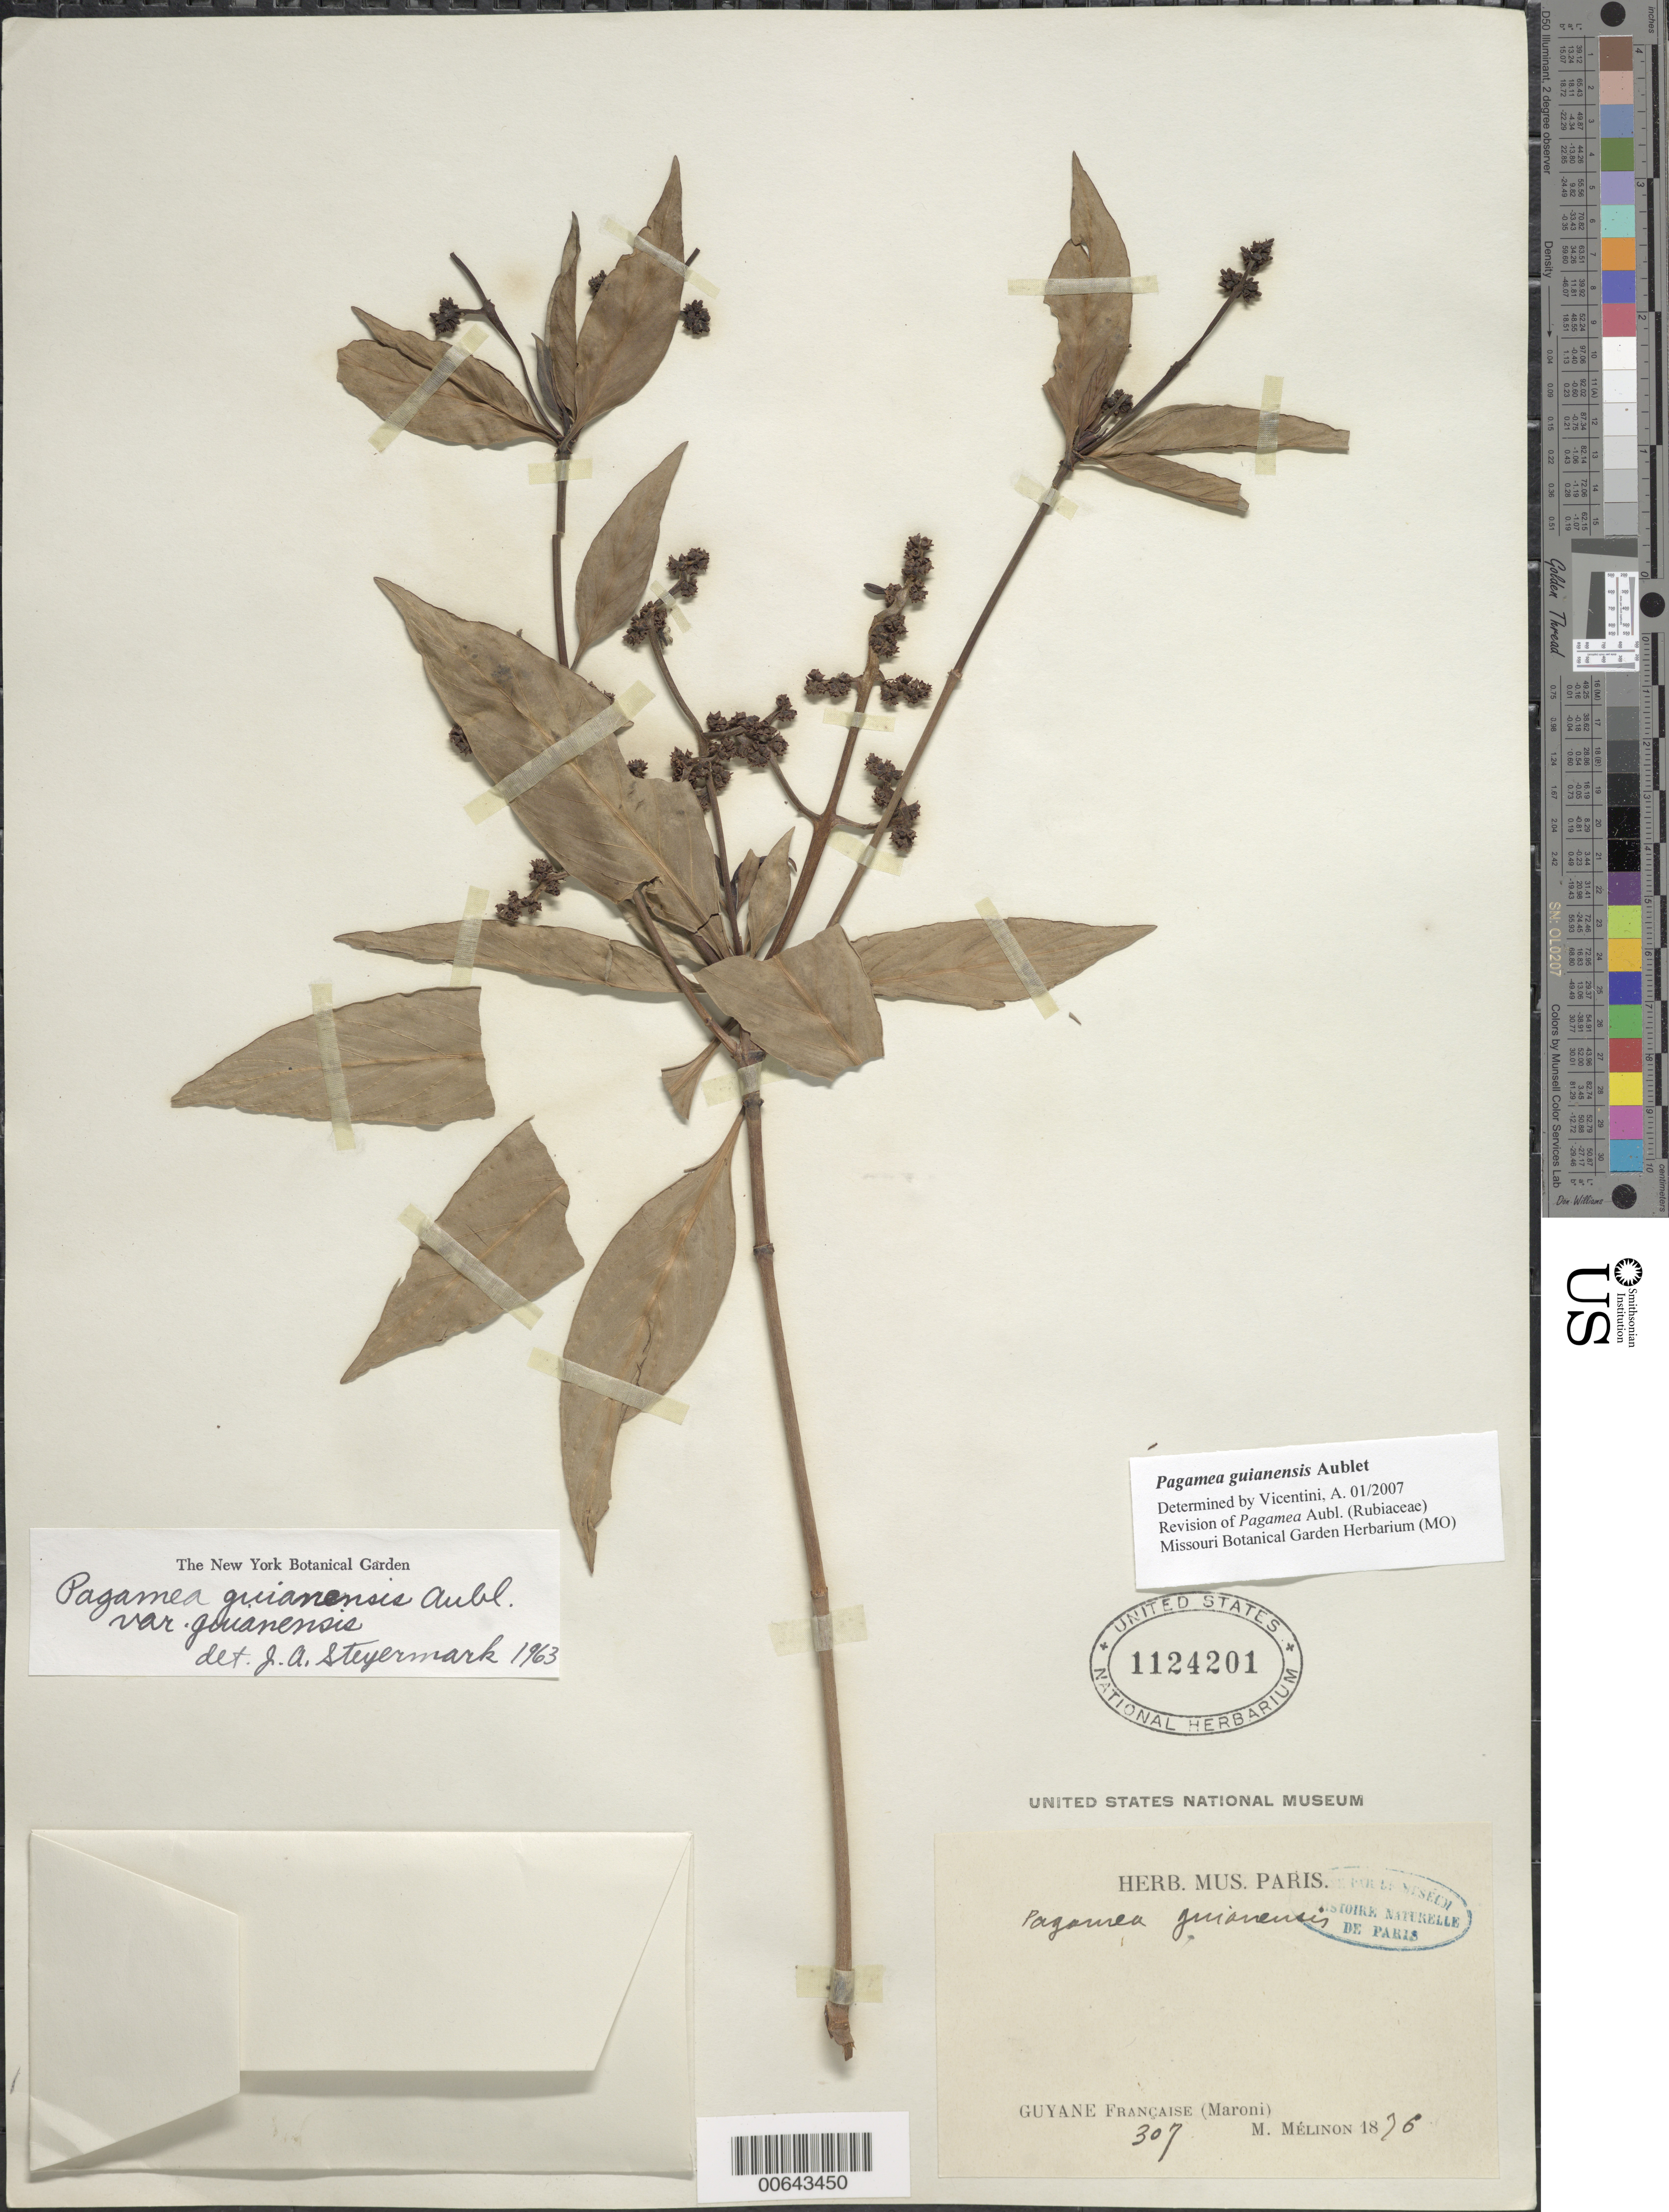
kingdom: Plantae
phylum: Tracheophyta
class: Magnoliopsida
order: Gentianales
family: Rubiaceae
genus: Pagamea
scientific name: Pagamea guianensis var. guianensis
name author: Aubl.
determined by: Steyermark, Julian A., (VEN)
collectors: E. Mélinon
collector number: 307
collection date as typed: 1876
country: French Guiana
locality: Maroni R.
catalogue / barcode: US 1124201